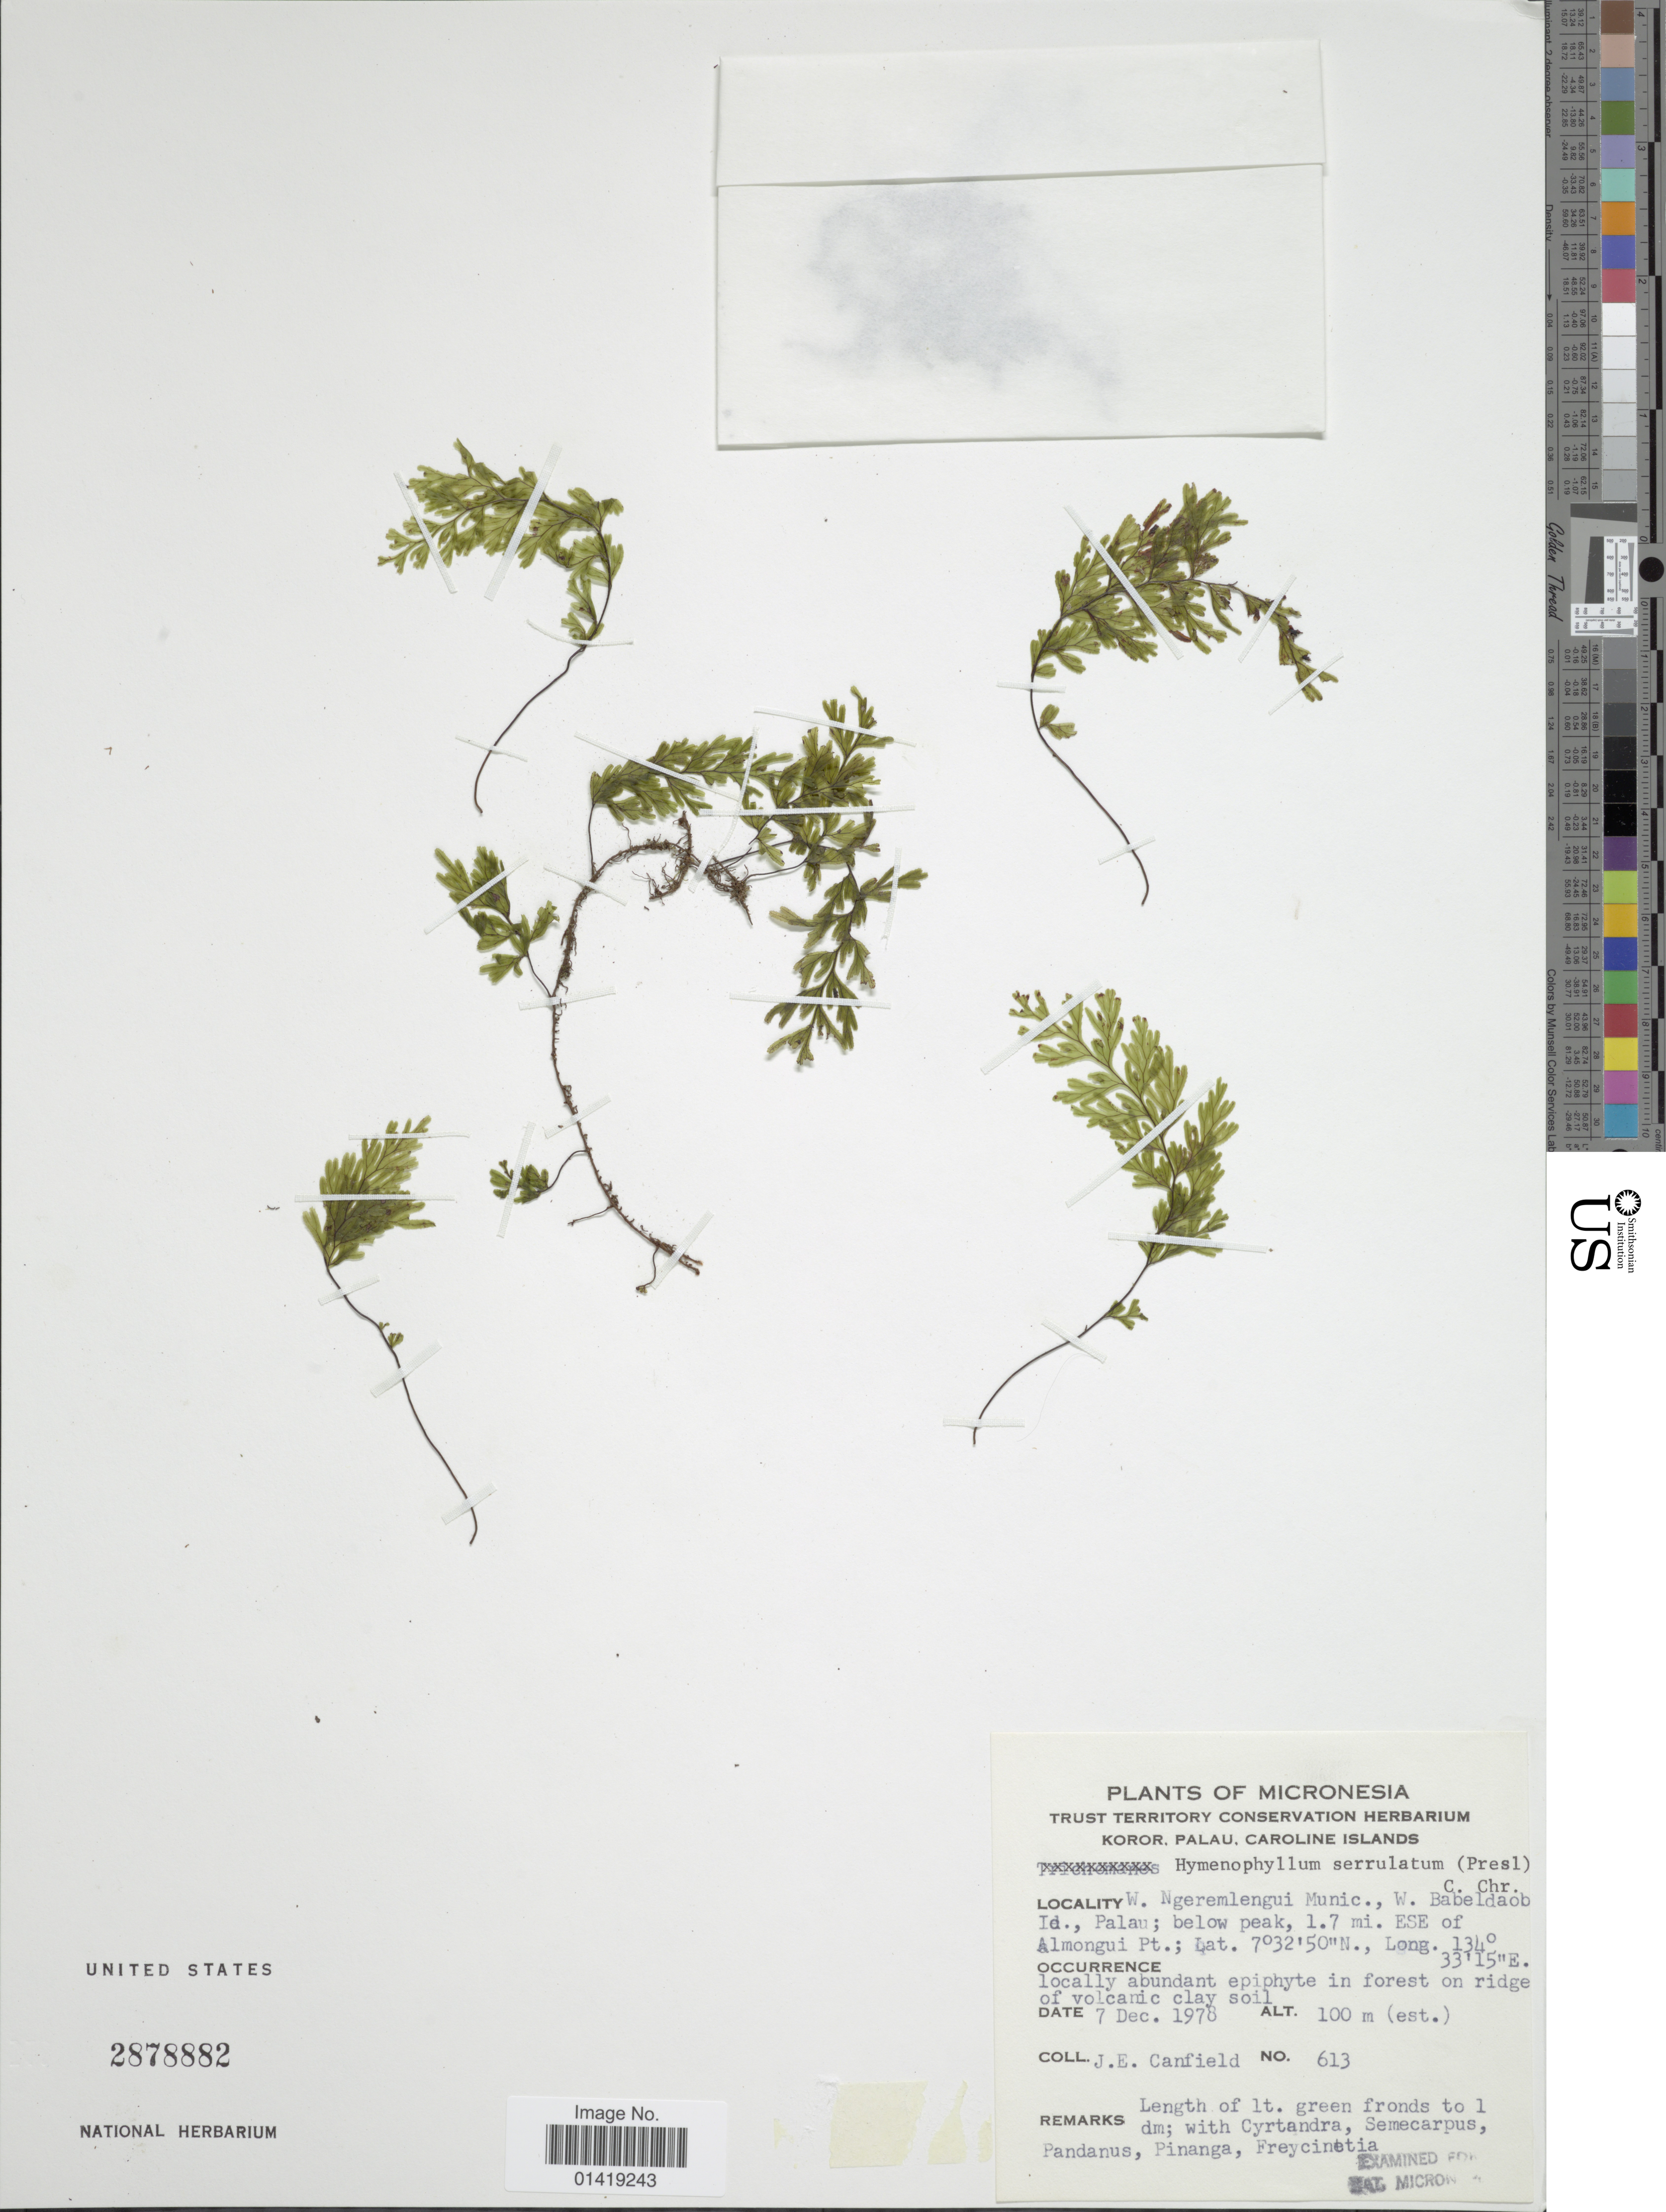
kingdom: Plantae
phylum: Tracheophyta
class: Polypodiopsida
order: Hymenophyllales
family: Hymenophyllaceae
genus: Hymenophyllum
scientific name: Hymenophyllum sp.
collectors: J. E. Canfield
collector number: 613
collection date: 1978-12-07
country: Palau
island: Babeldaob [Babelthuap]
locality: Micronesia W. Ngeremlengui Munic. W Babeldaob Id., Palau below park ESE of Almongui Pt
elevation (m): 100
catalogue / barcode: US 2878882